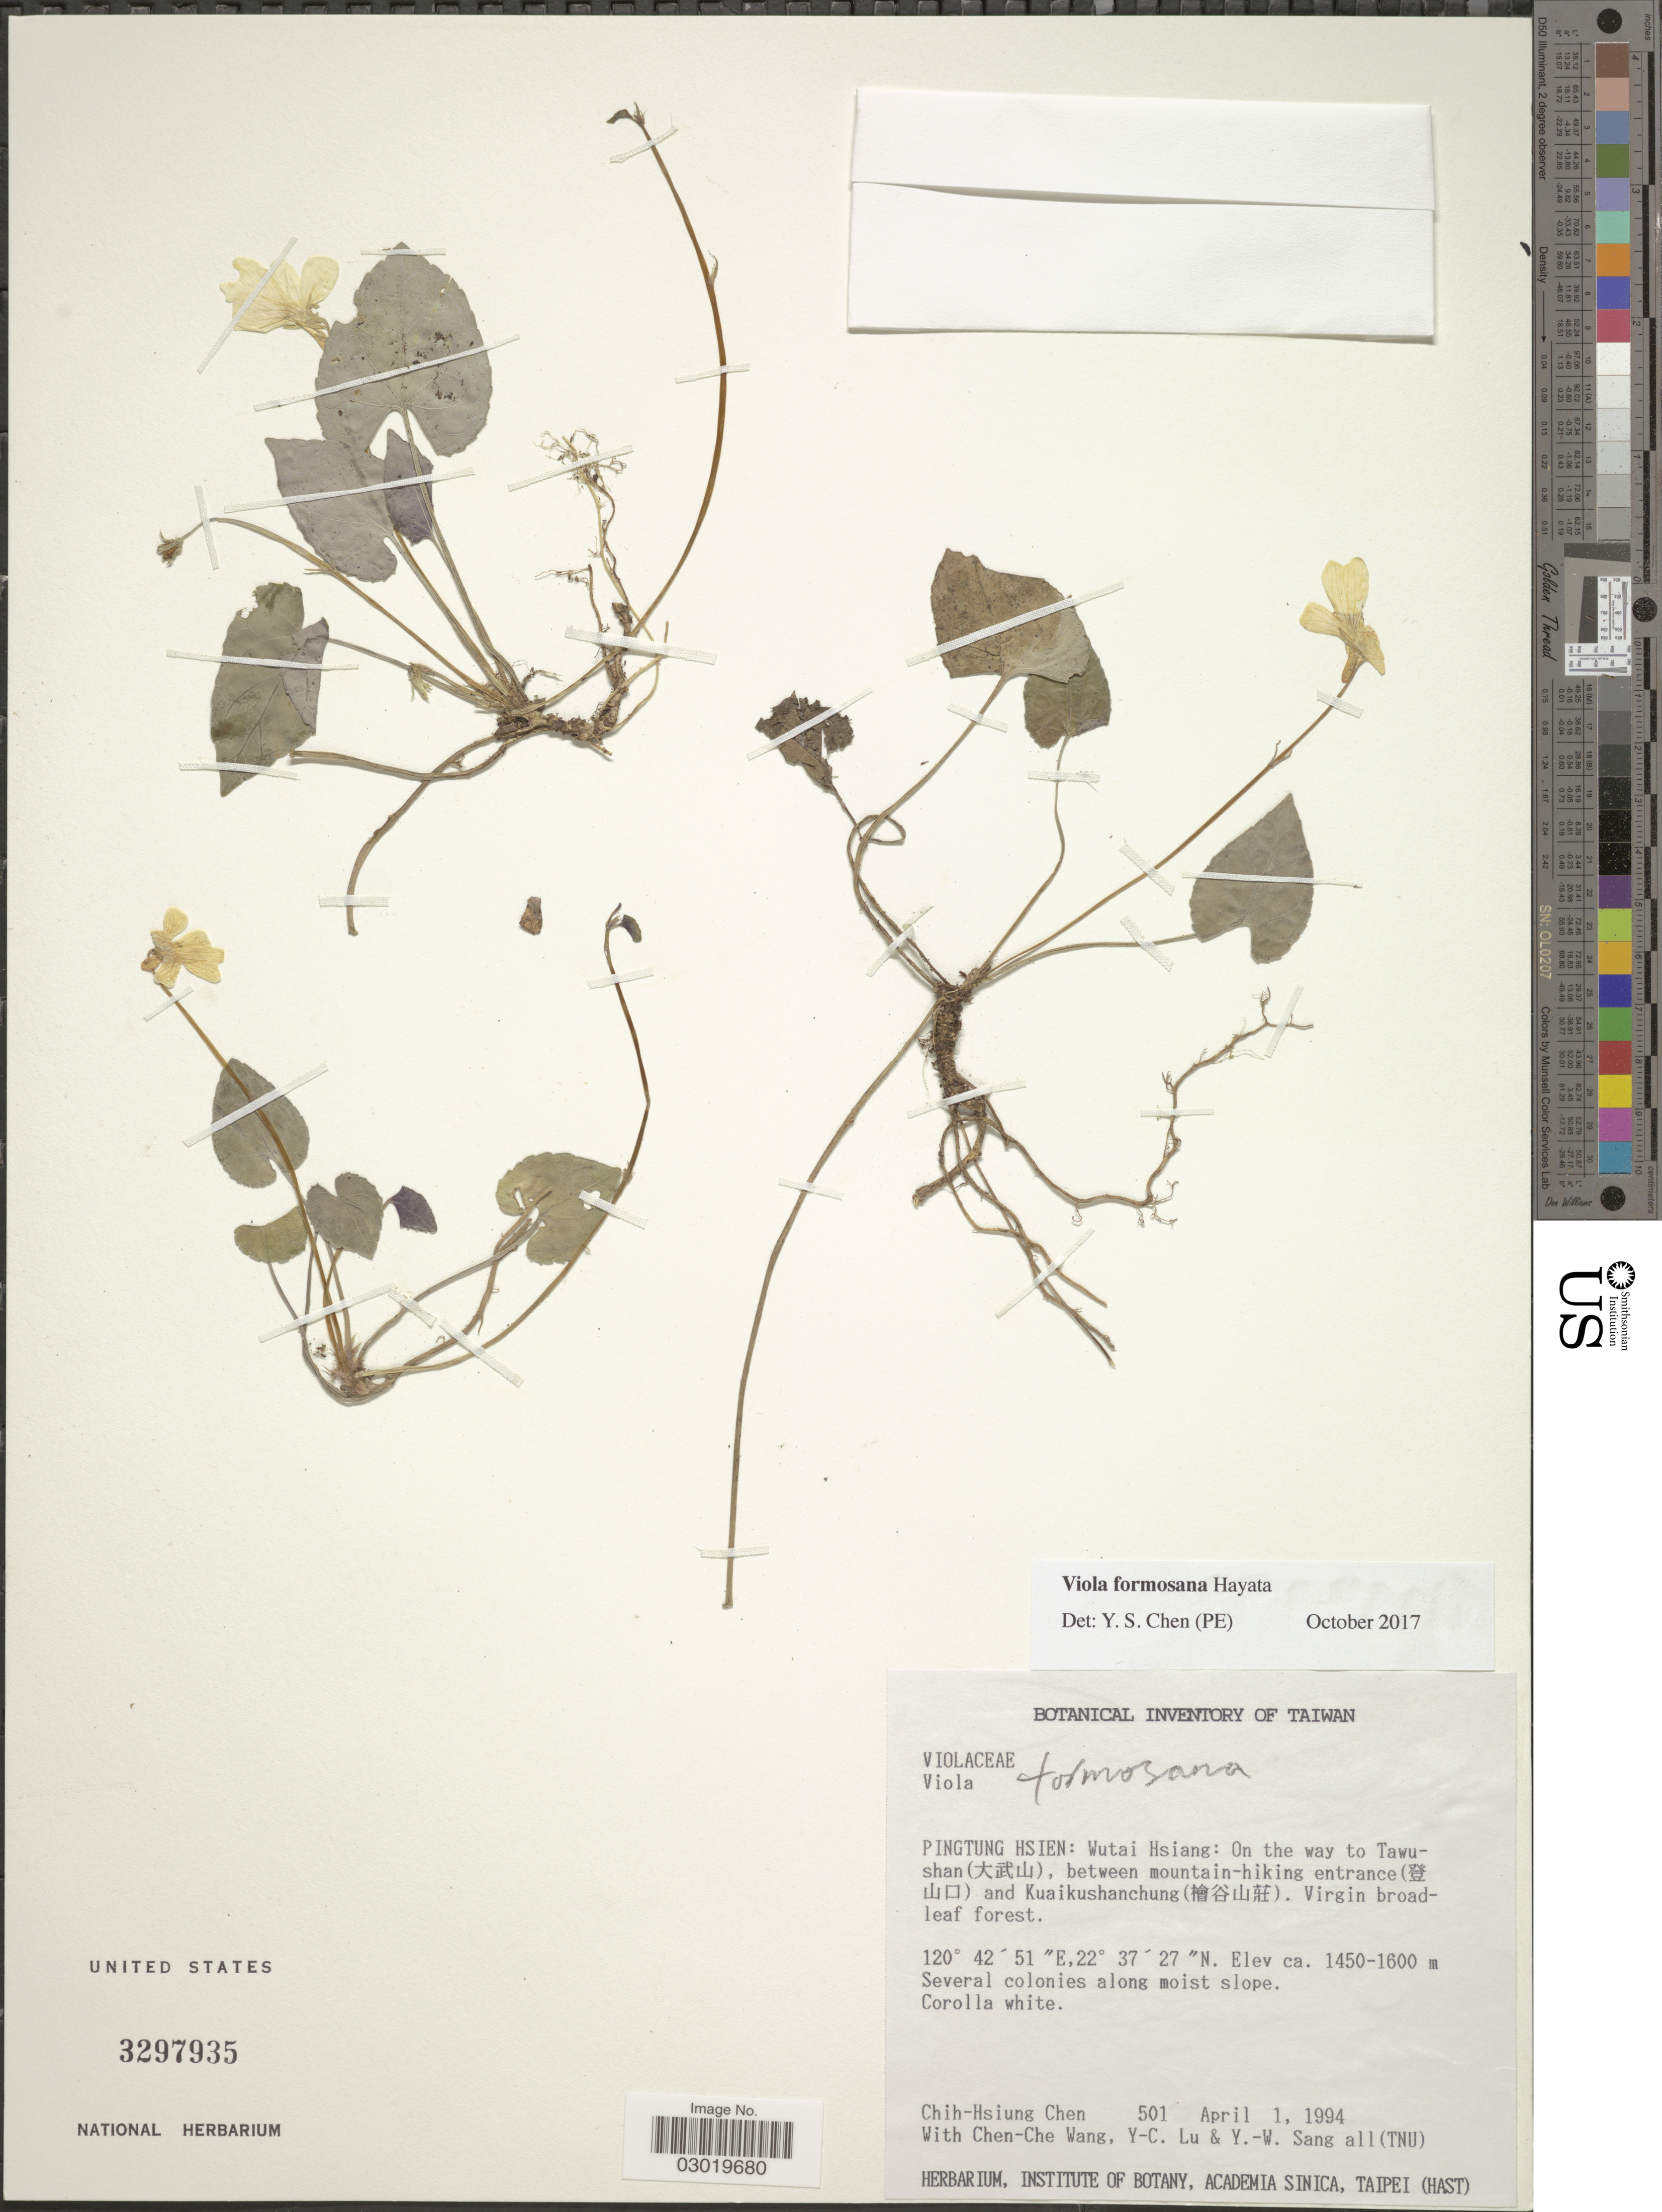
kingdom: Plantae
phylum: Tracheophyta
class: Magnoliopsida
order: Malpighiales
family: Violaceae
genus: Viola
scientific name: Viola formosana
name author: Hayata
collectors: C.-H. Chen, C. Wang, Y. C. Lu & Y. Sang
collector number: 501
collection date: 1994-04-01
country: Taiwan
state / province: Pingtung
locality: Pingtung Hsien: Wutai Hsiang: On the way to Tawushan (X), between mountain-hiking entrance (X) and Kuaikushanchung (X).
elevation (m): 1450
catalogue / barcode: US 3297935